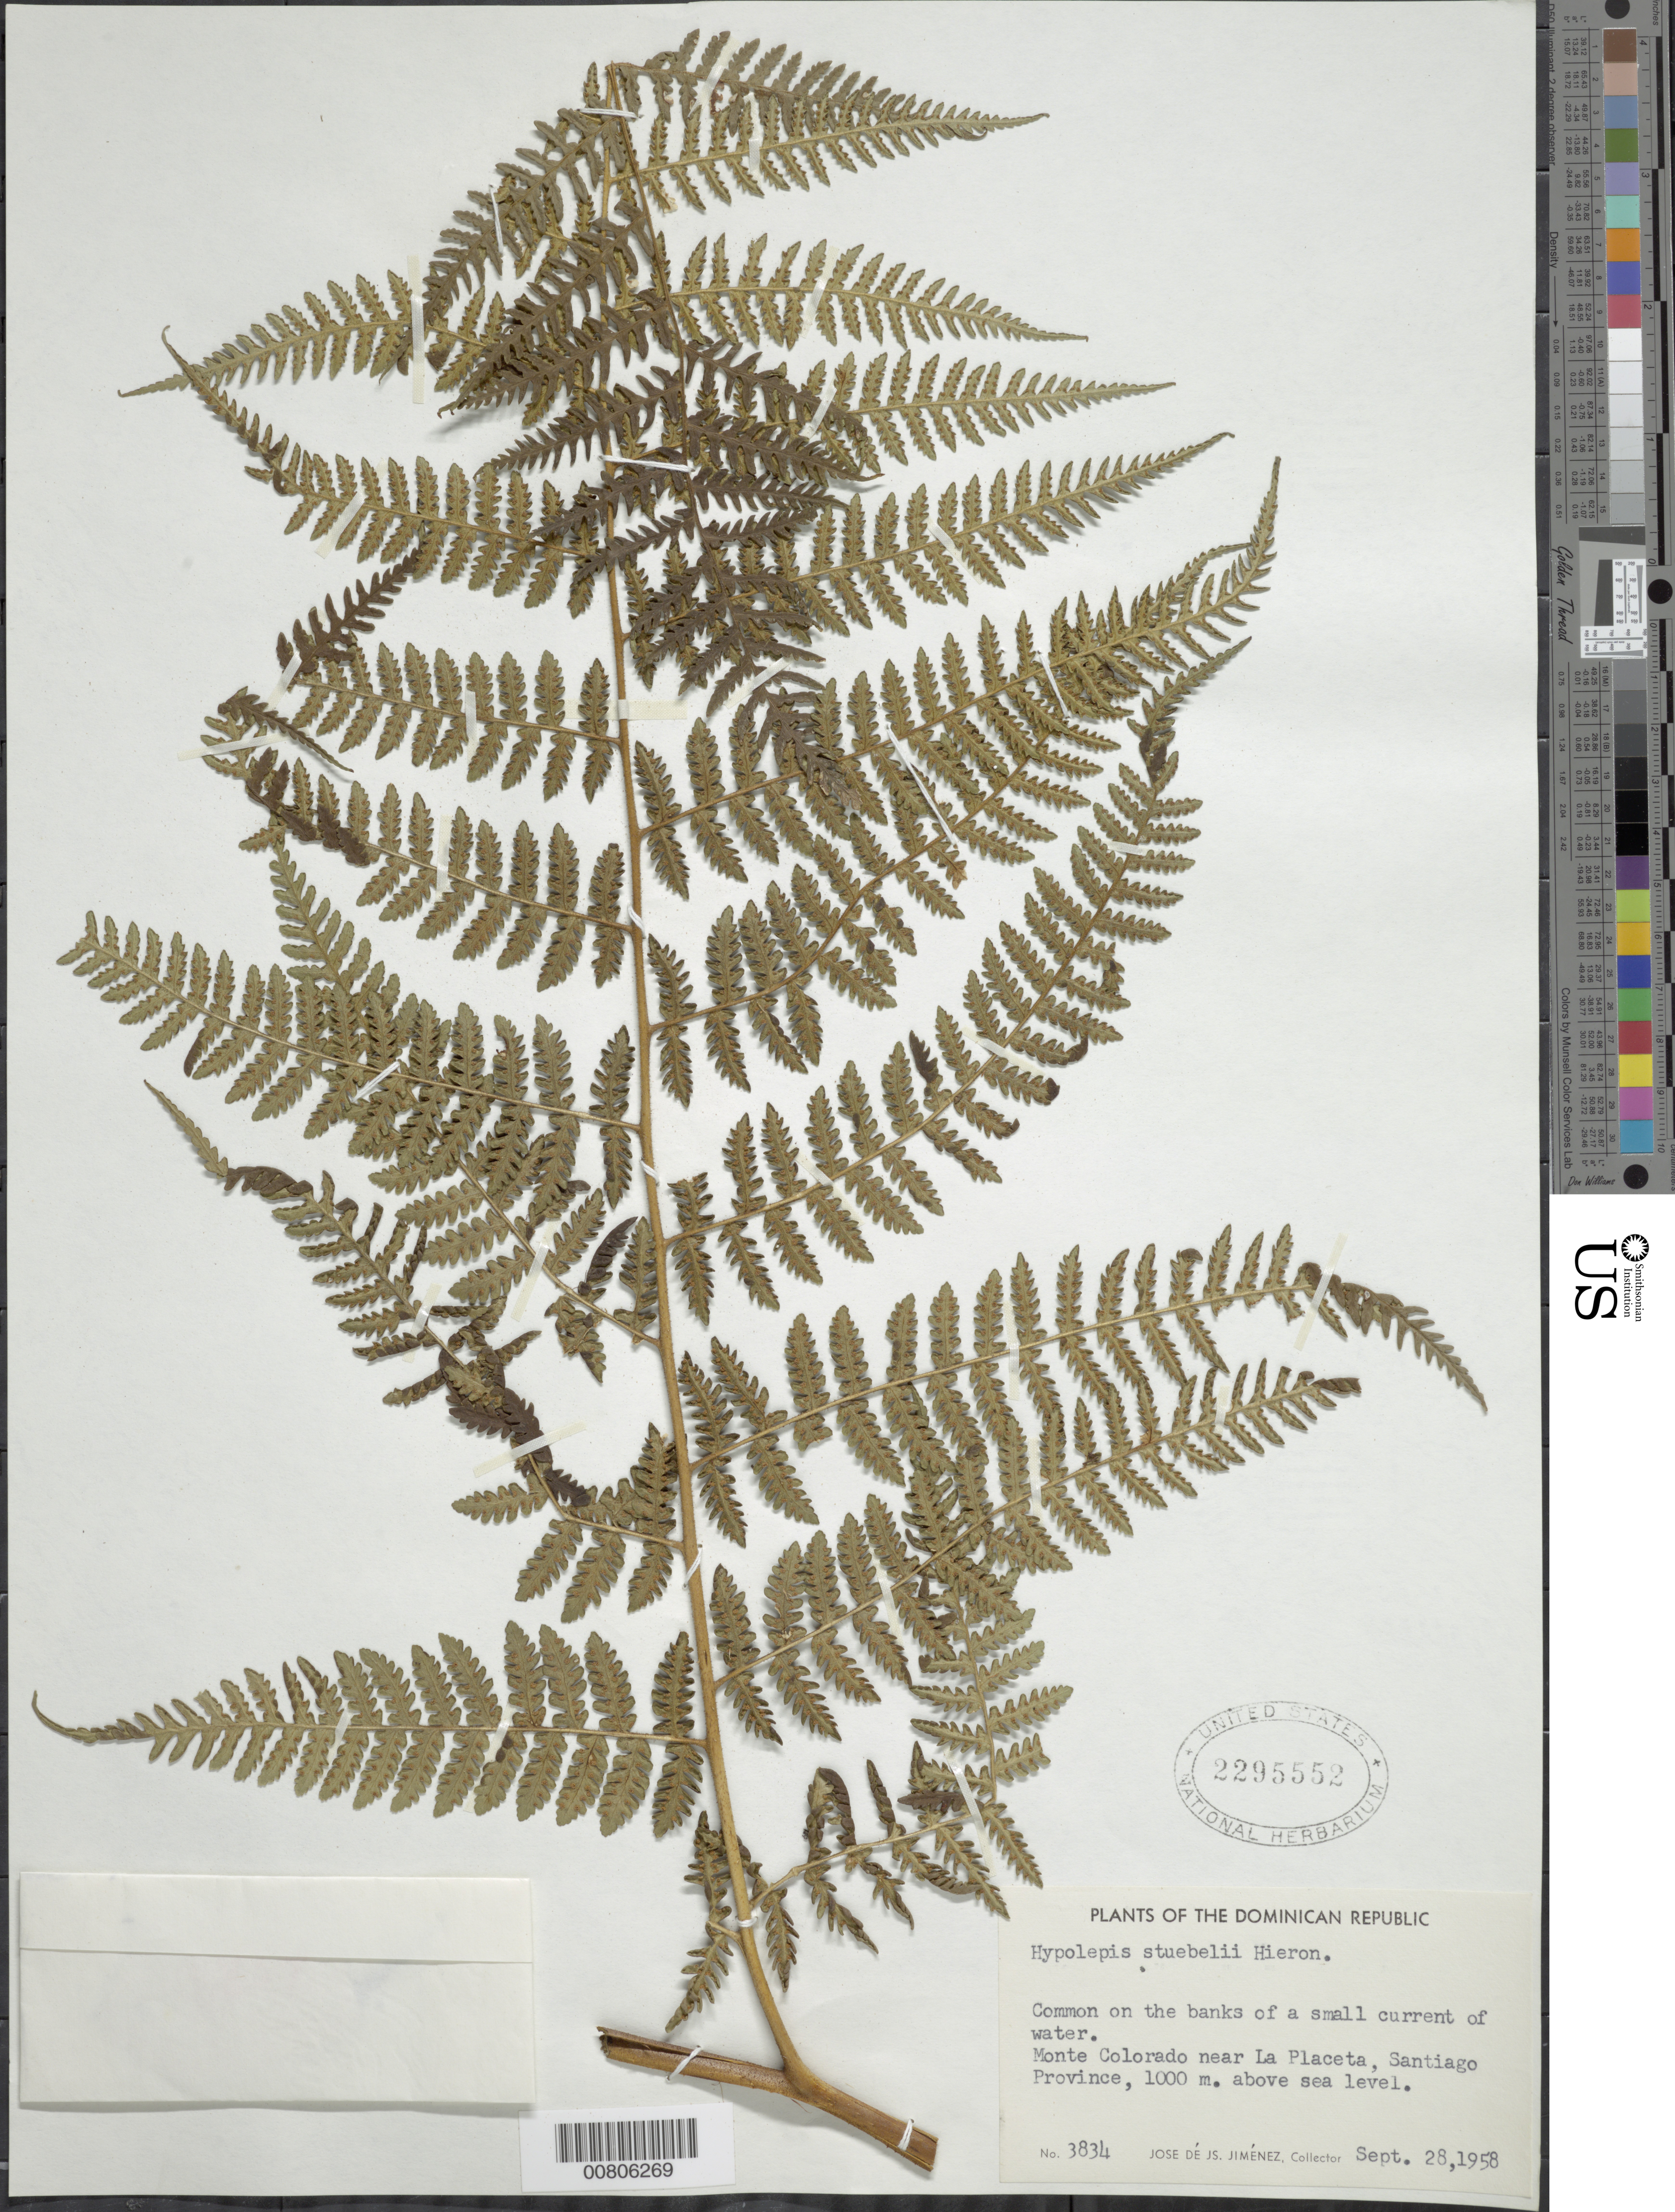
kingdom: Plantae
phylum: Tracheophyta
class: Polypodiopsida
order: Polypodiales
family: Dennstaedtiaceae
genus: Hypolepis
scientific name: Hypolepis steubelii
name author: Hieron.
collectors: J. J. Jiménez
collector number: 3834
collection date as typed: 28 Sep 1958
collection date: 1958-09-28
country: Dominican Republic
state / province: Santiago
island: Hispaniola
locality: Monte Colorado, near La Placeta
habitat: Banks of small current of water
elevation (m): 1000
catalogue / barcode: US 2295552